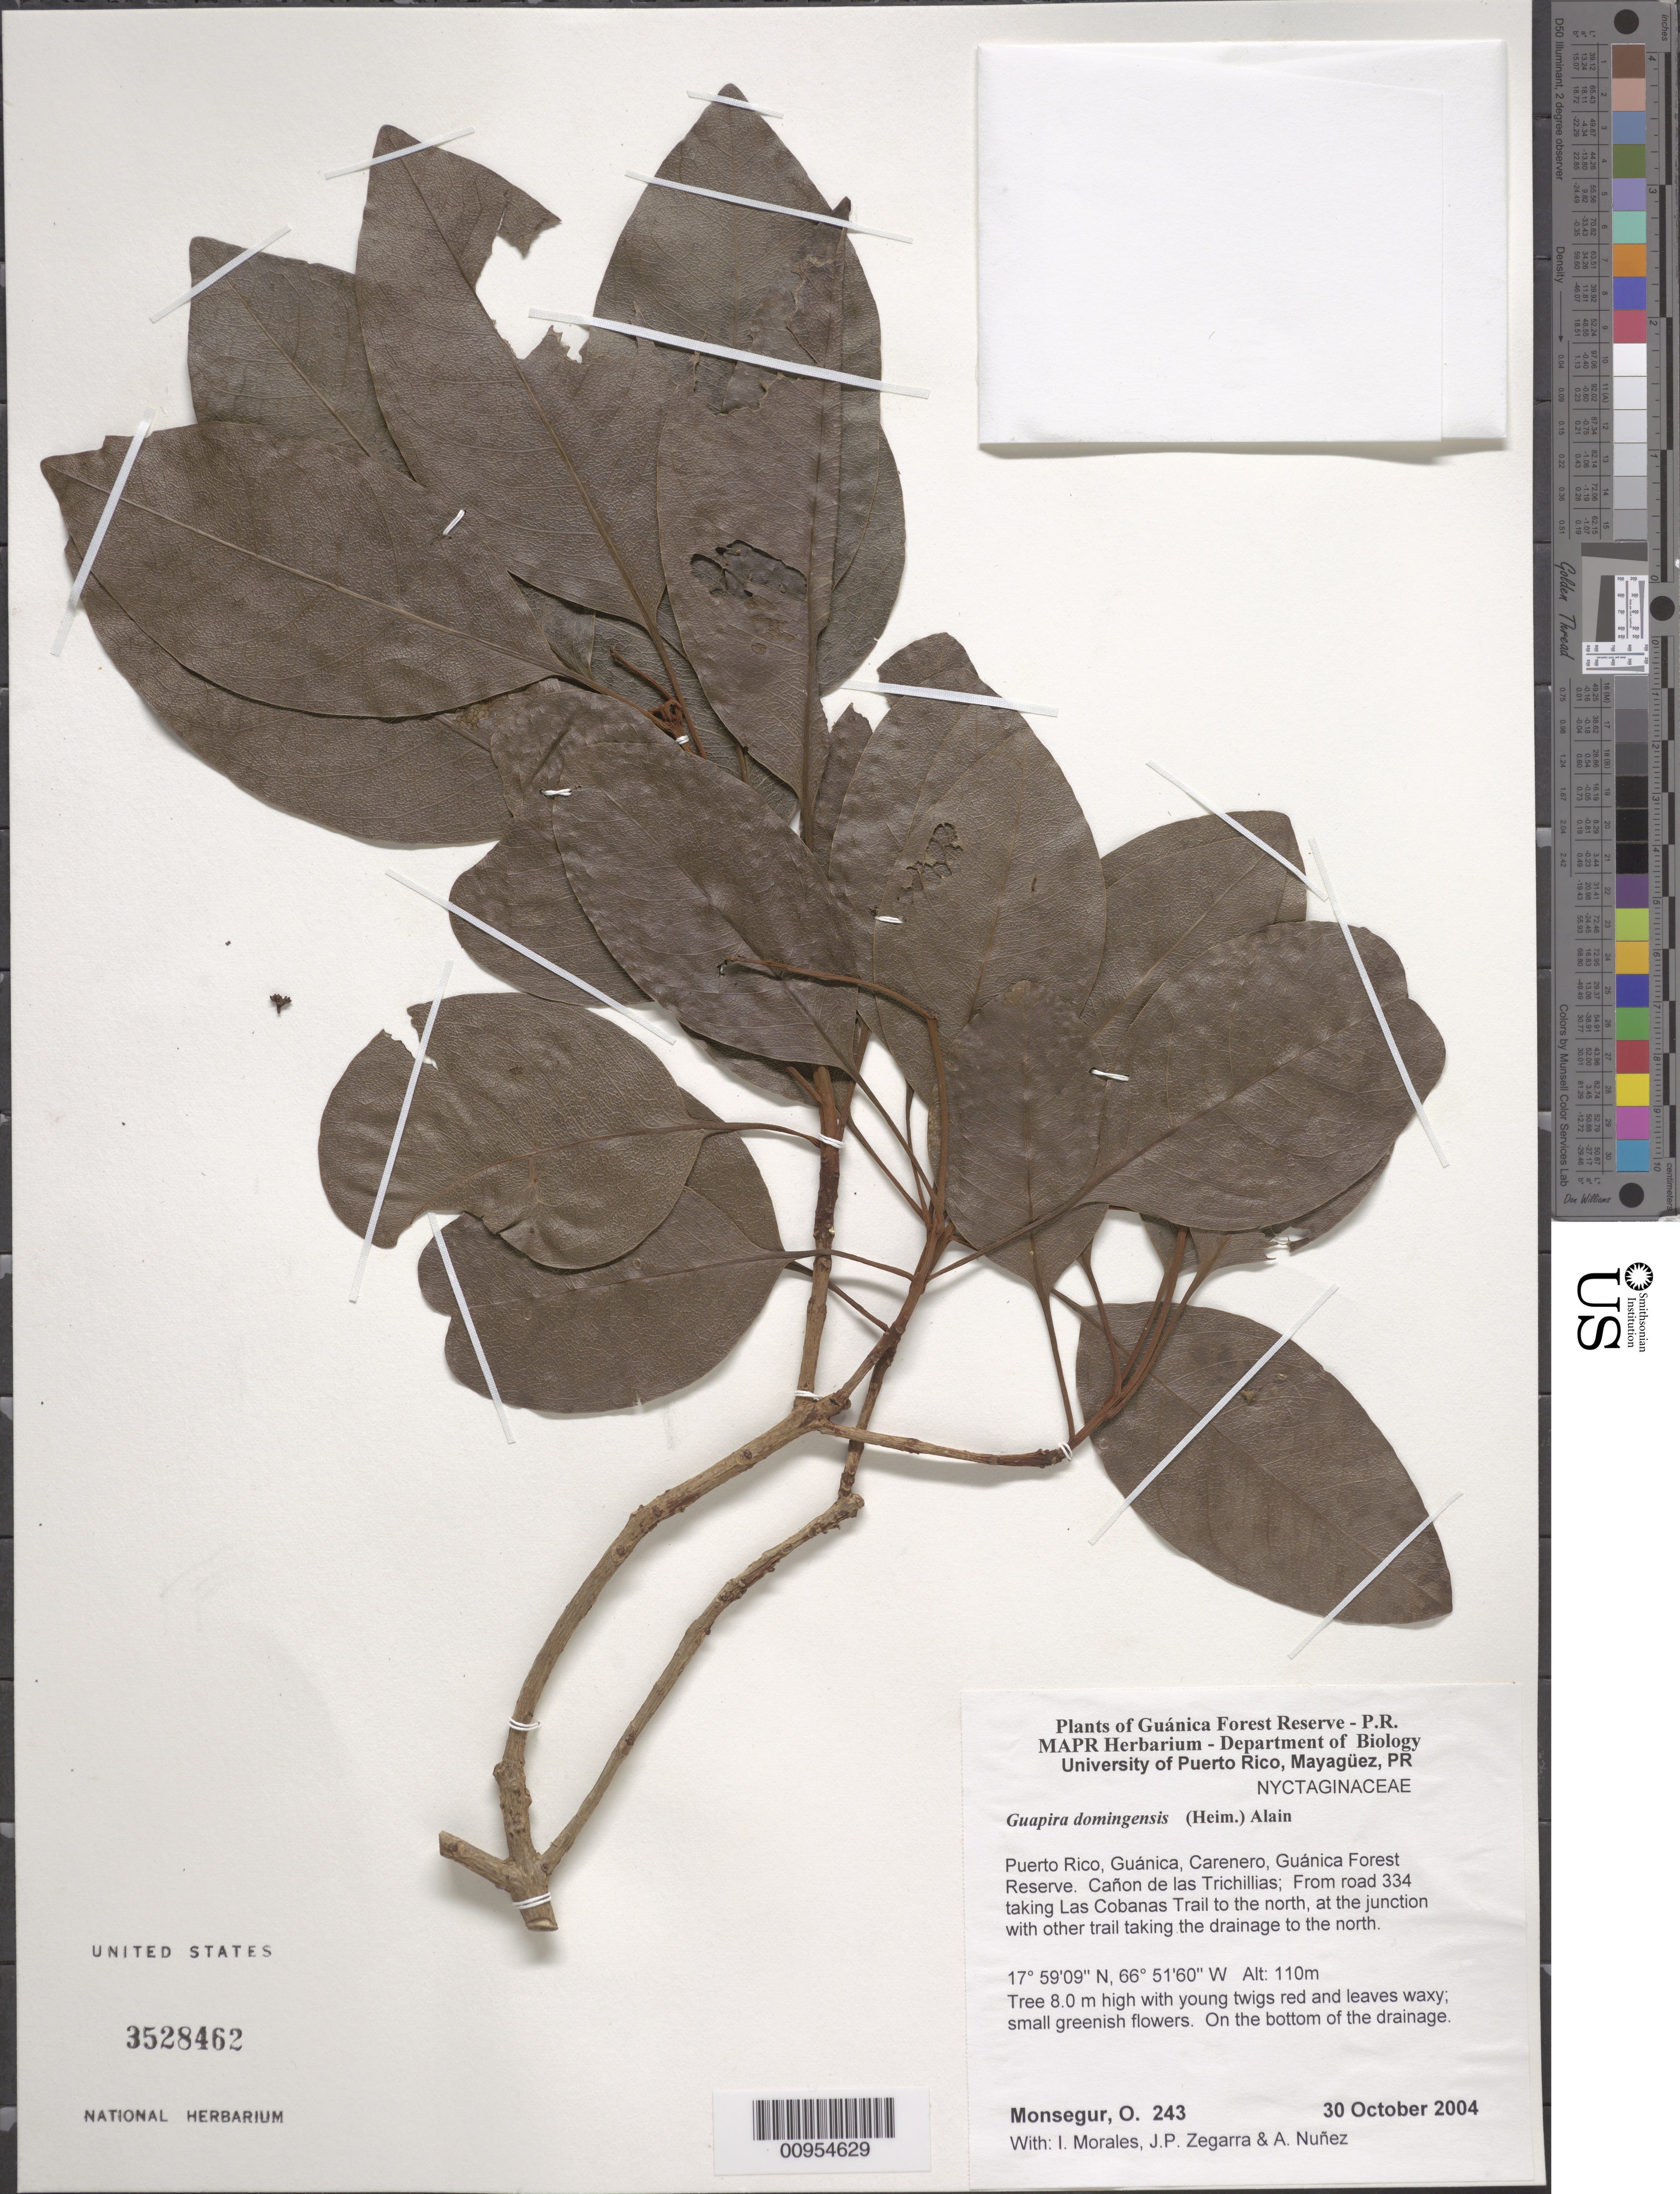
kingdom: Plantae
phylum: Tracheophyta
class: Magnoliopsida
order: Caryophyllales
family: Nyctaginaceae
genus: Guapira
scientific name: Guapira domingensis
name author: (Heimerl) Alain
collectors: O. Monsegur, I. Morales, J. Zegarra & A. Nuñez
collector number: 243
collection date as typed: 30 Oct 2004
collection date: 2004-10-30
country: Puerto Rico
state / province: Guánica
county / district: Carenero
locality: Guánica Forest Reserve. Cañon de las Trichillias; From road 334 taking Las Cobanas Trail to the north, at the junction with other trail taking the drainage to the north.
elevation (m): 110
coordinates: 17.5909, 66.51597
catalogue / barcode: US 3528462